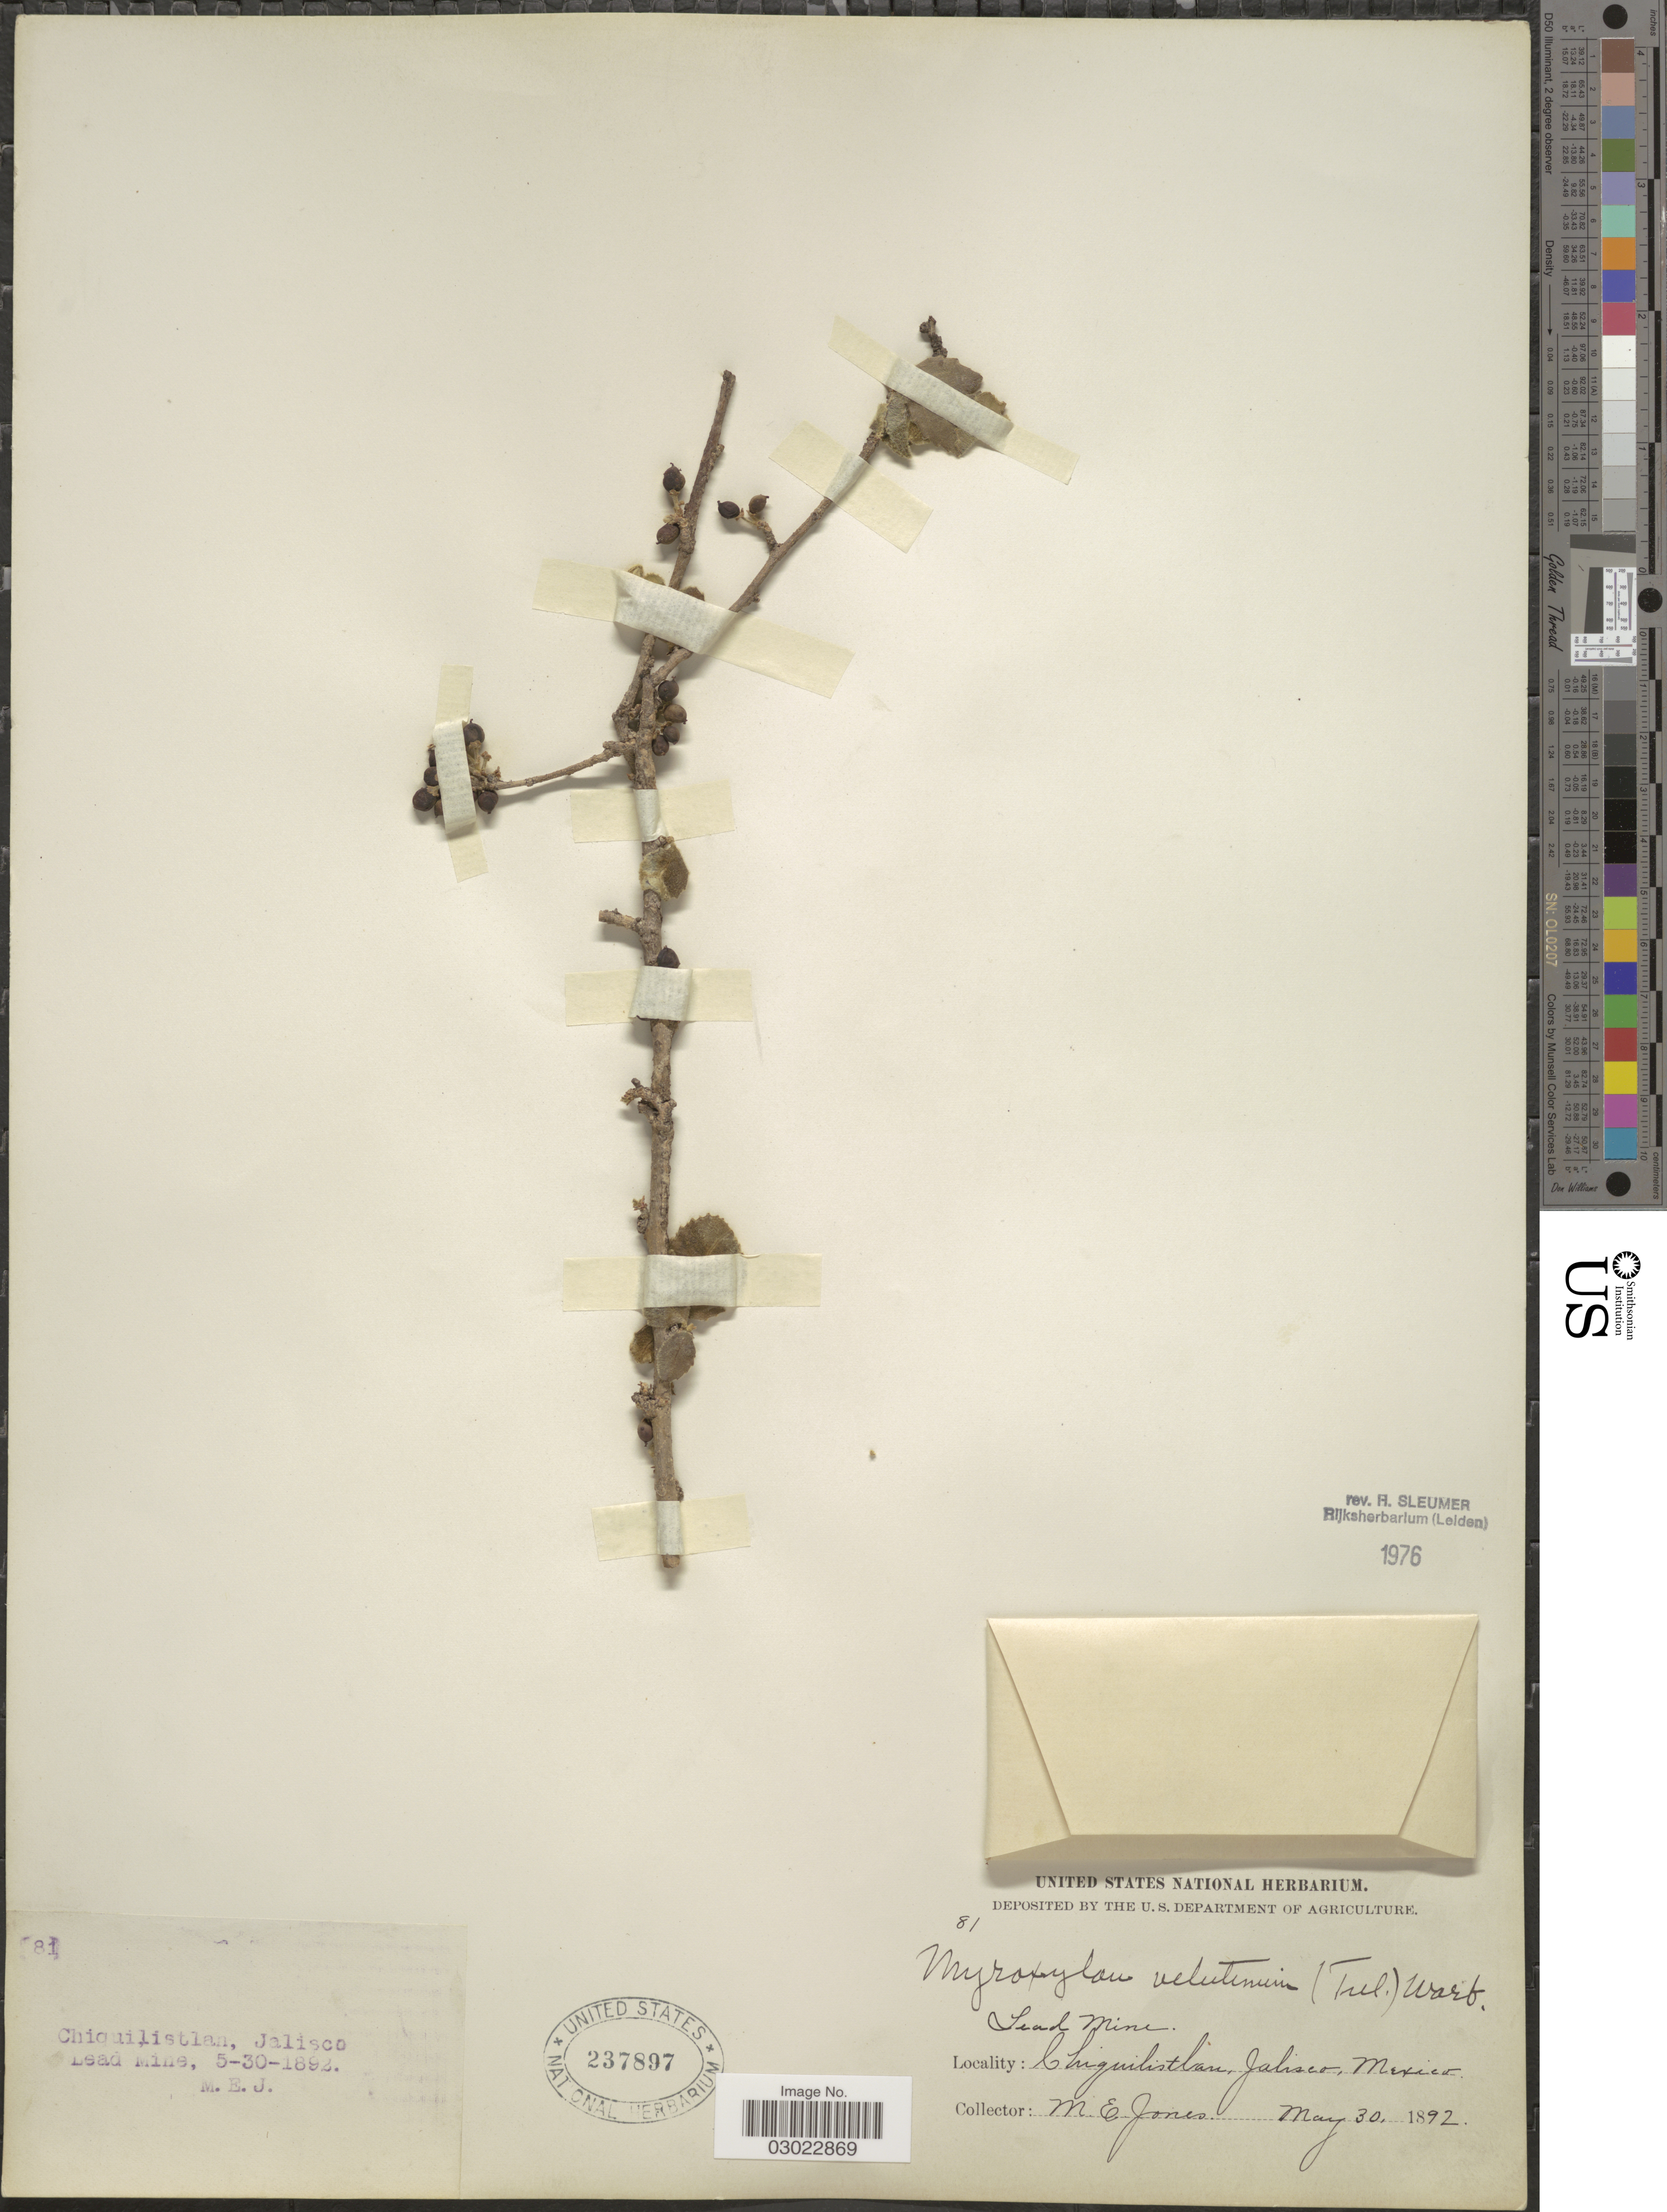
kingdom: Plantae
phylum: Tracheophyta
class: Magnoliopsida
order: Malpighiales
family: Salicaceae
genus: Xylosma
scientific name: Xylosma velutina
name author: (Tul.) Triana & Planch.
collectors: M. E. Jones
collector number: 81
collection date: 1892-05-30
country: Mexico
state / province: Jalisco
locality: Chiquilistlan. Lead Mine.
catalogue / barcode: US 237897